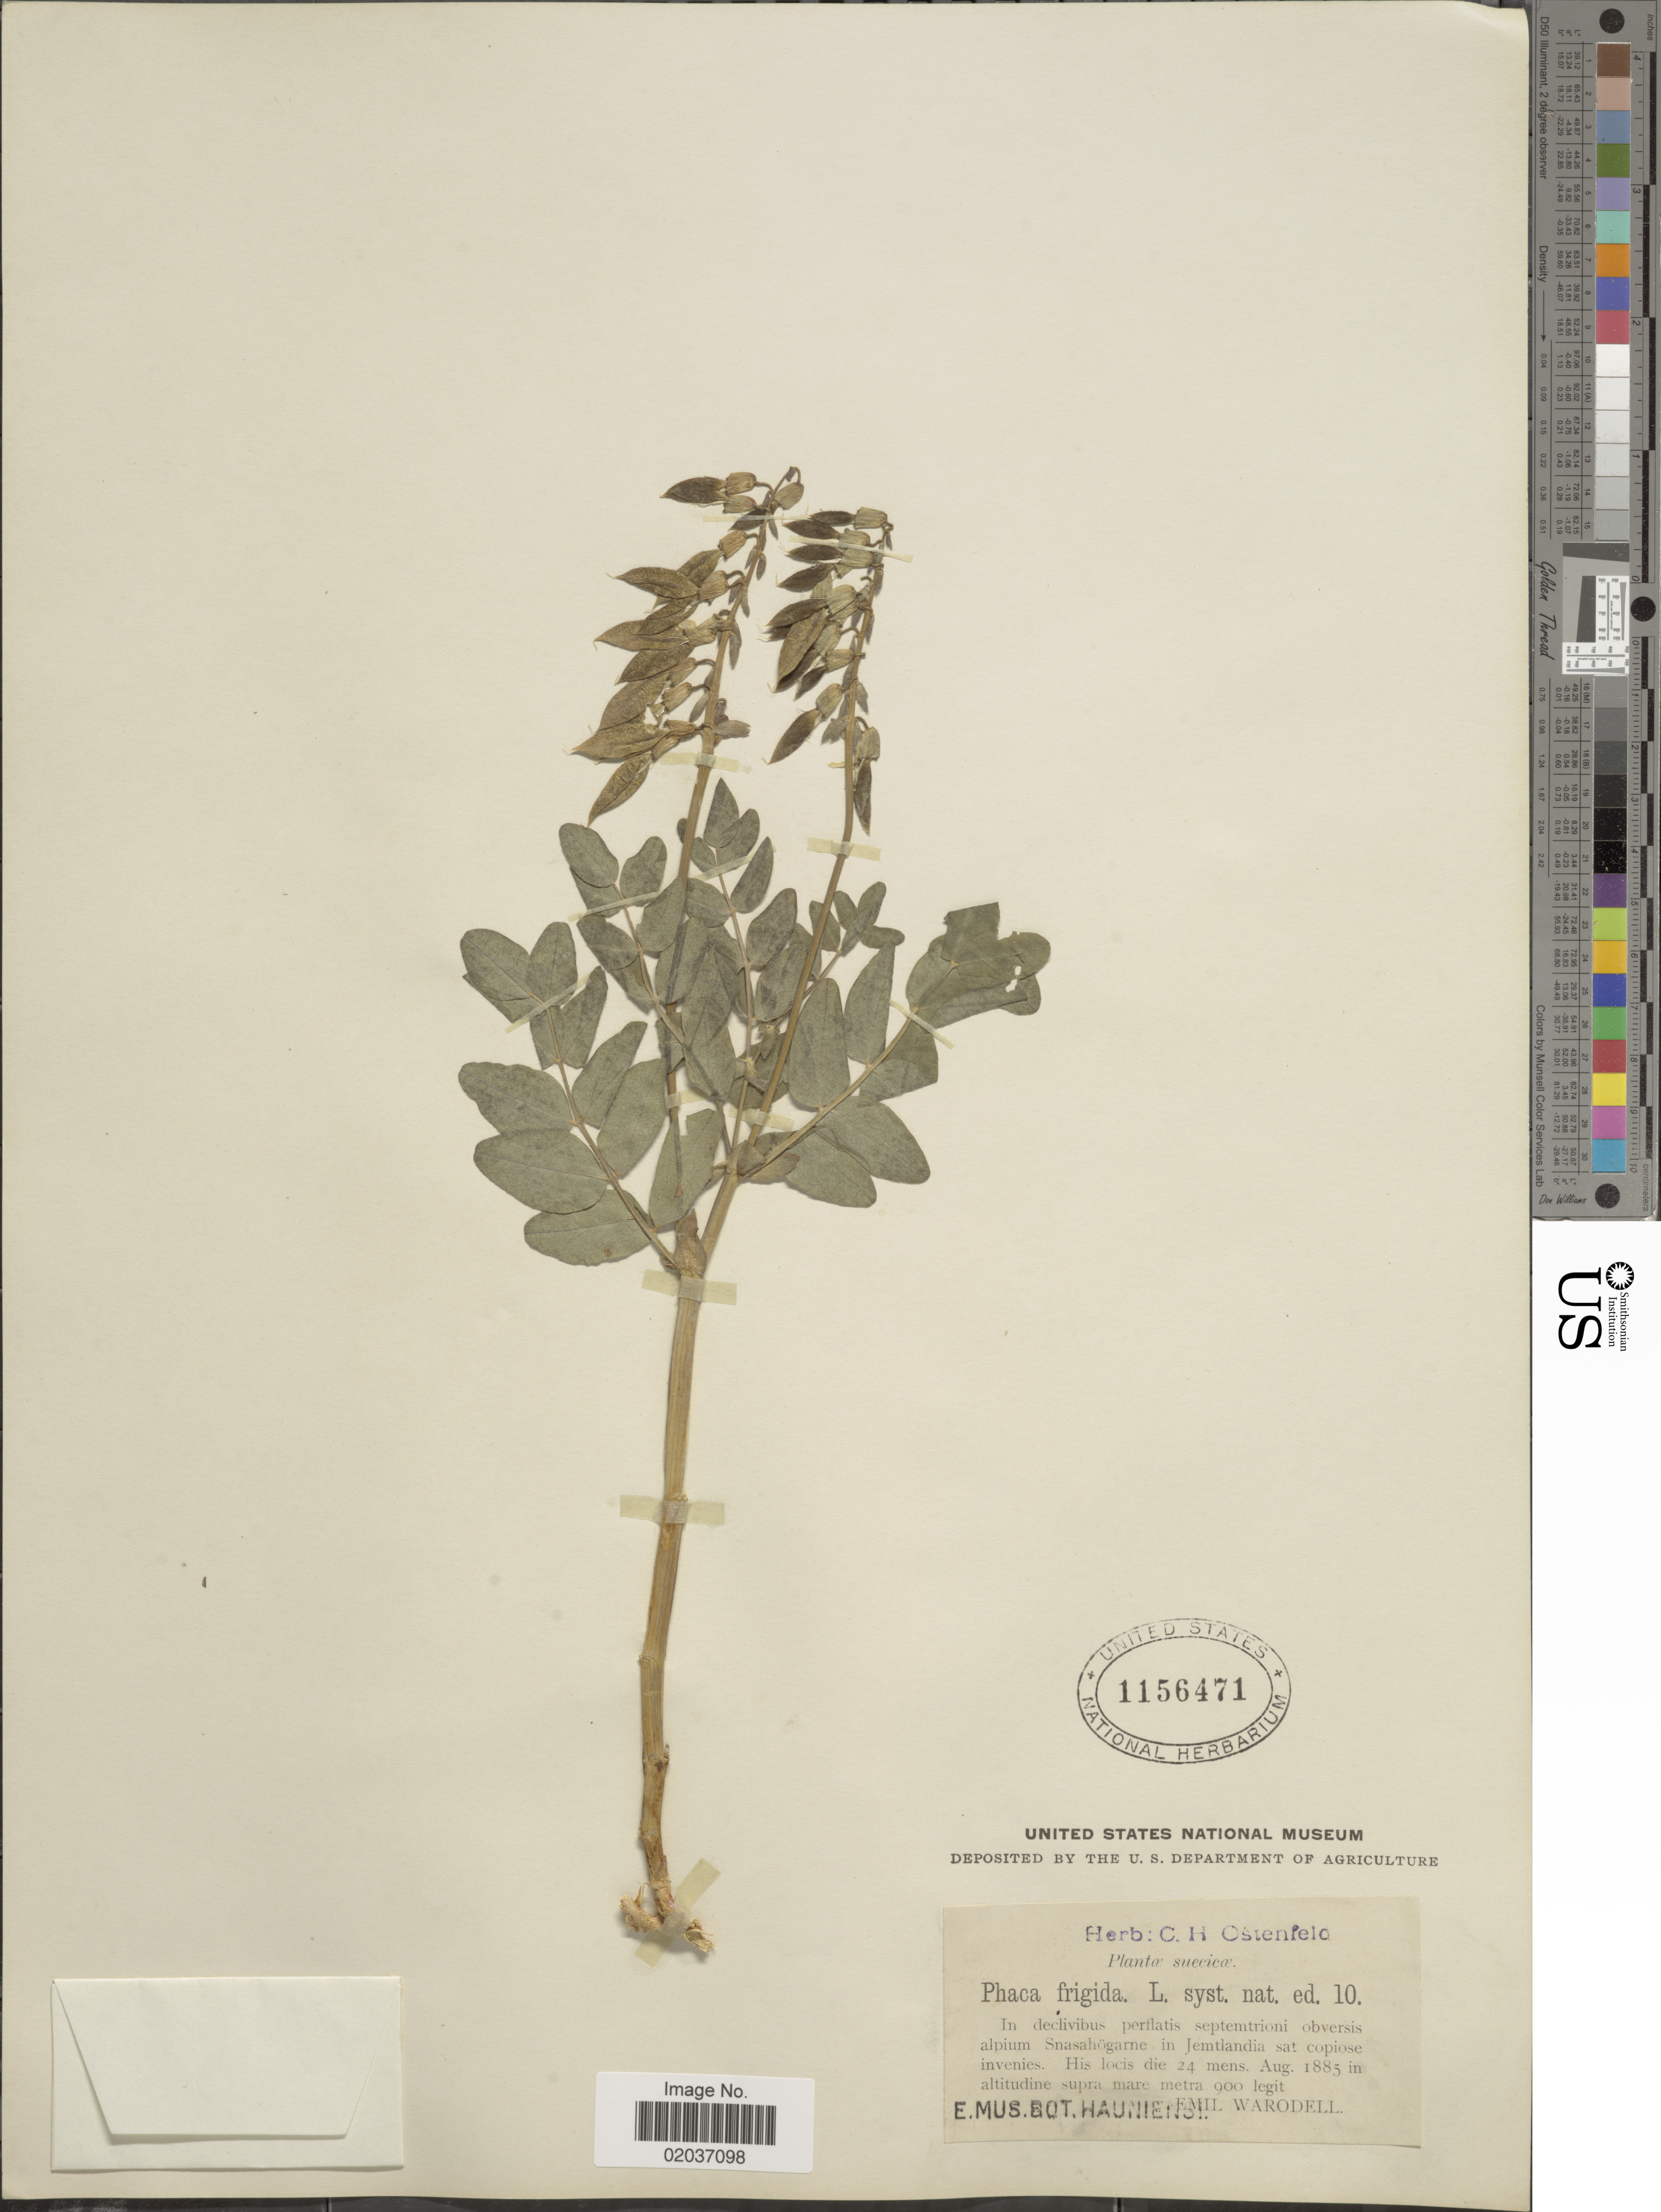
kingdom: Plantae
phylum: Tracheophyta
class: Magnoliopsida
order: Fabales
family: Fabaceae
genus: Astragalus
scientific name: Astragalus frigidus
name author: (L.) A. Gray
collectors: E. Warodell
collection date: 1885-08-24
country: Sweden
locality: Suecicae, In declivibus pertlatis septemtrioni obversis alpium Snasahogarne in Jemtlandia sat copiose invenies.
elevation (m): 900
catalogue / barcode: US 1156471